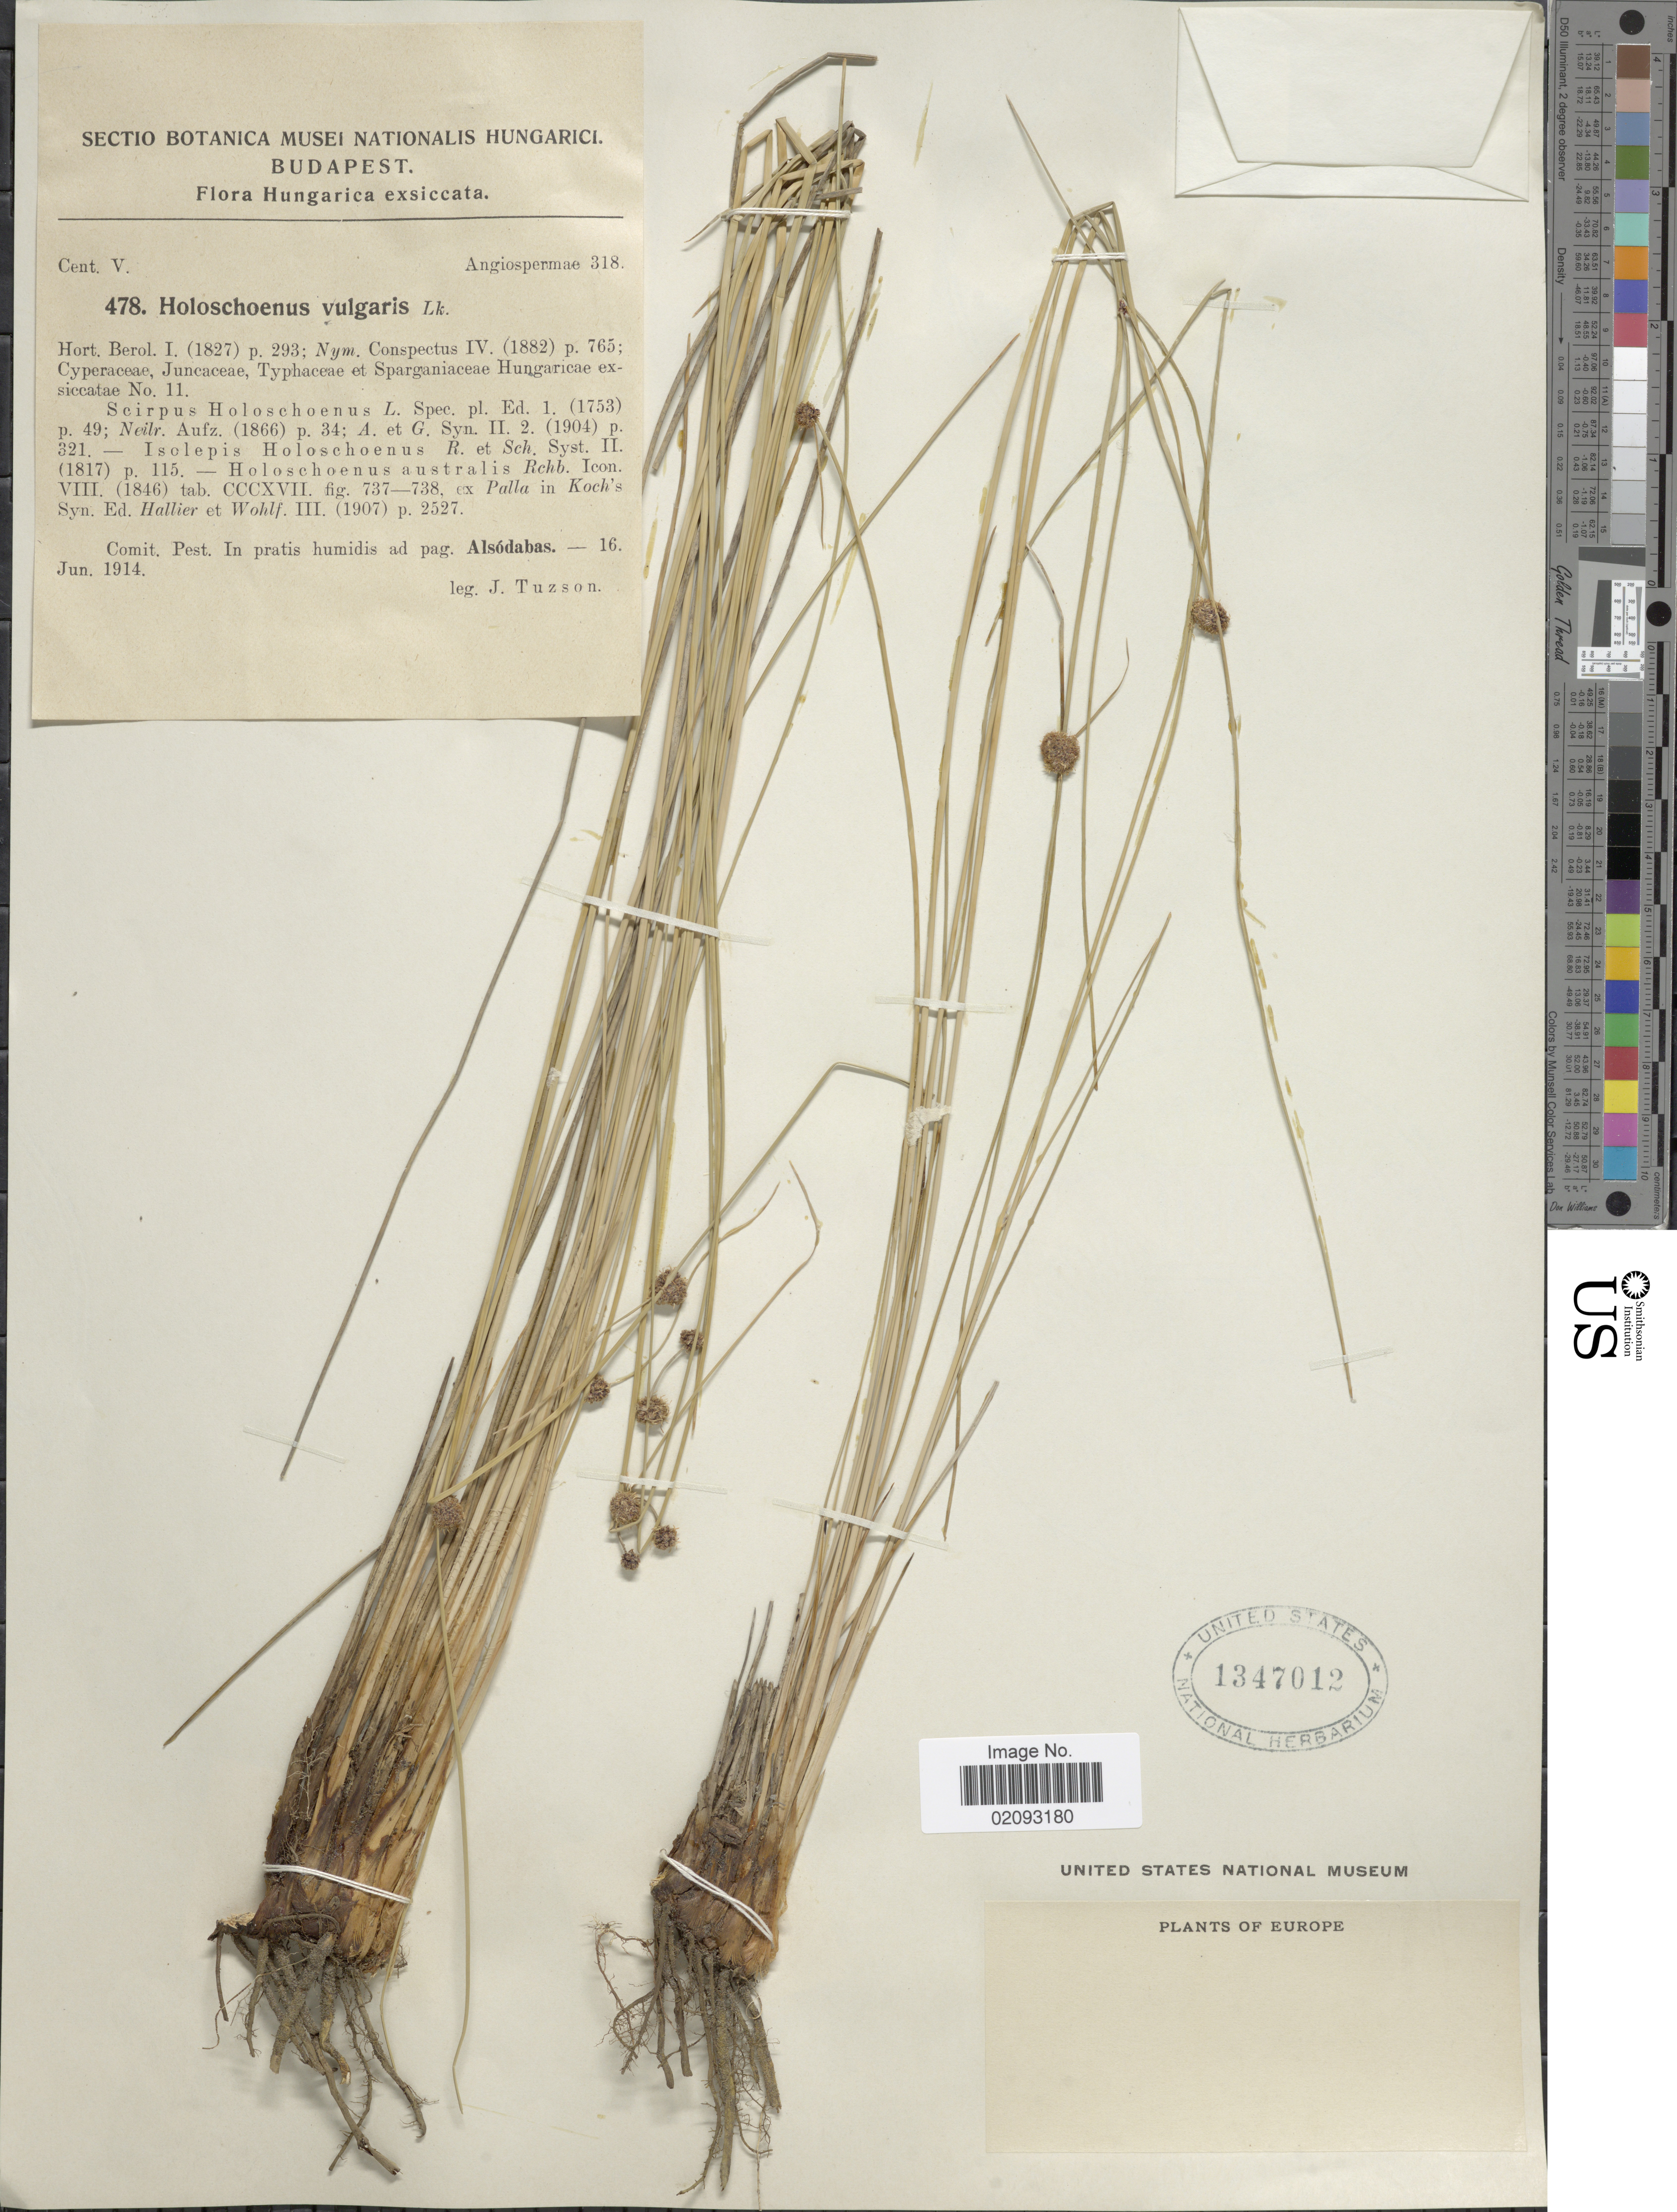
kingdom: Plantae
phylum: Tracheophyta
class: Liliopsida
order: Poales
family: Cyperaceae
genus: Scirpoides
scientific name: Scirpoides holoschoenus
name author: (L.) Soják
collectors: J. Tuzson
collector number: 478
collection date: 1914-06-16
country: Hungary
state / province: Budapest, Capital District of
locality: Comit. Pest. In pratis humidis ad pag Alsódabas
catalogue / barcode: US 1347012